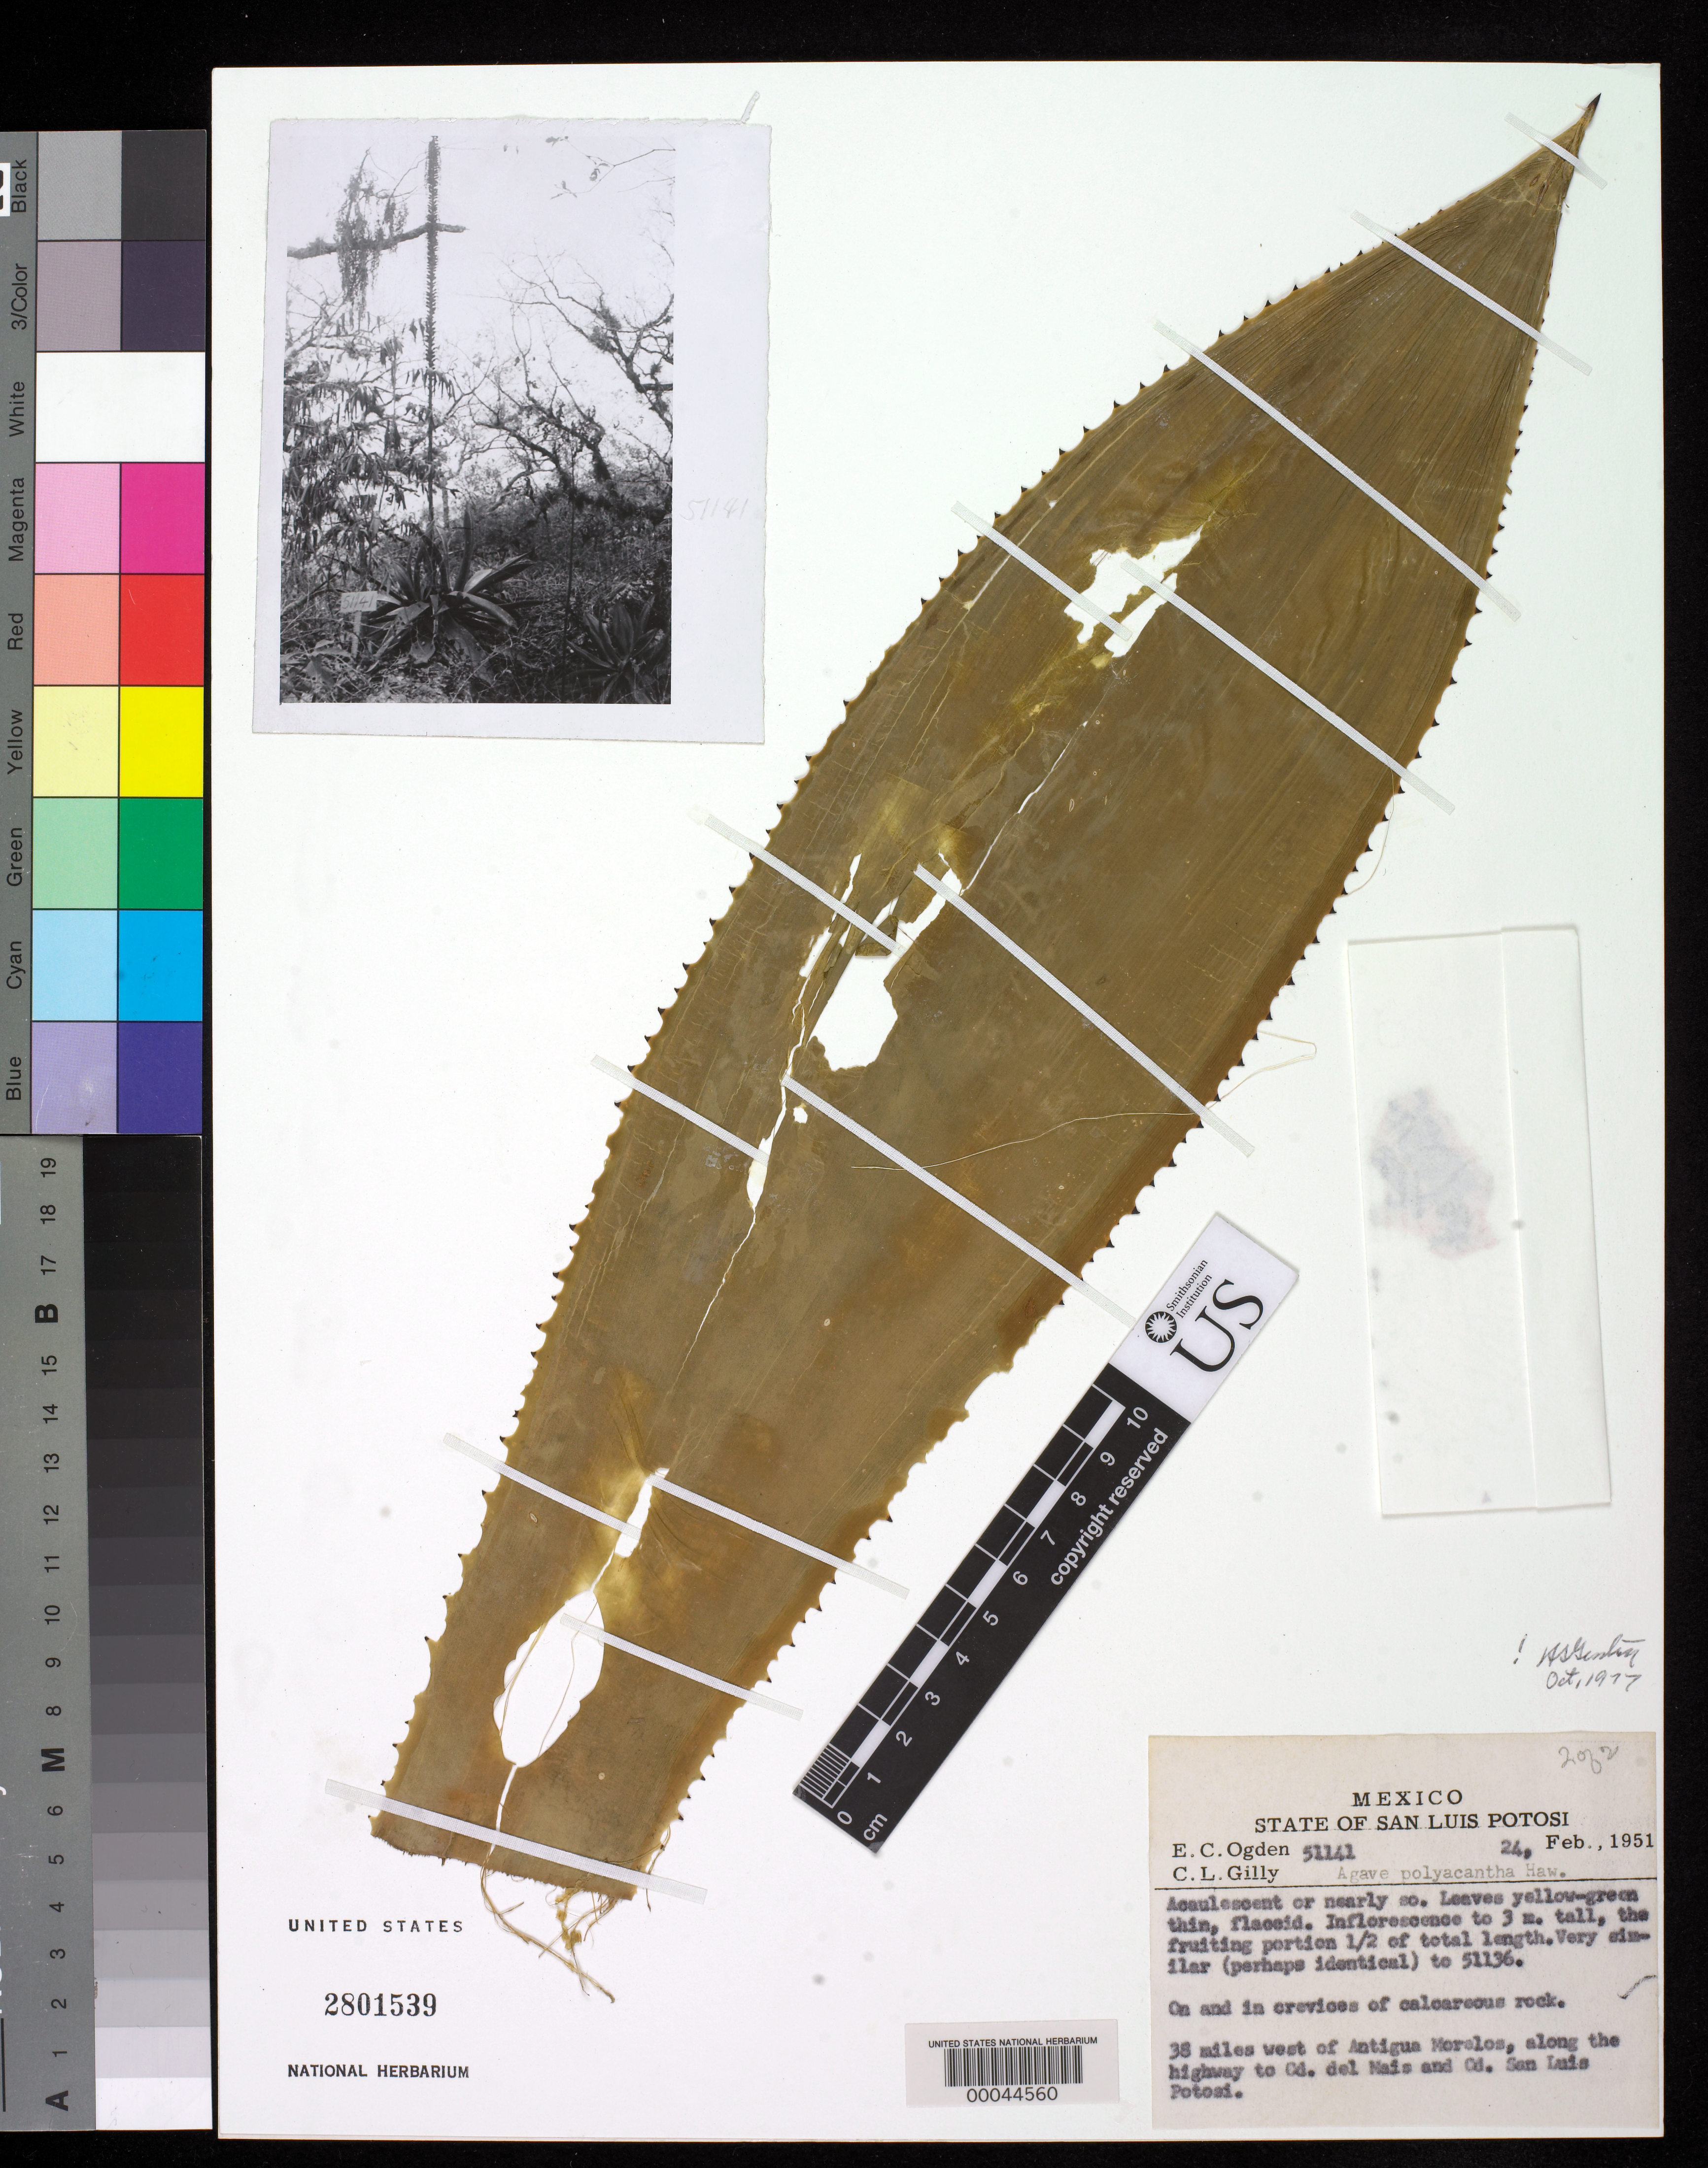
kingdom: Plantae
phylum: Tracheophyta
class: Liliopsida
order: Asparagales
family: Asparagaceae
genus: Agave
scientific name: Agave polyacantha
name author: Haw.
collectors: E. C. Ogden & C. Gilly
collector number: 51141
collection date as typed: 24 Feb 1951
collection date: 1951-02-24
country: Mexico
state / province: San Luis Potosí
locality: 38 mi W of Antigua Morelos, along the highway to Cd del Mais and San Luis Potosi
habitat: On and in crevices of calcareous rock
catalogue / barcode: US 2801539